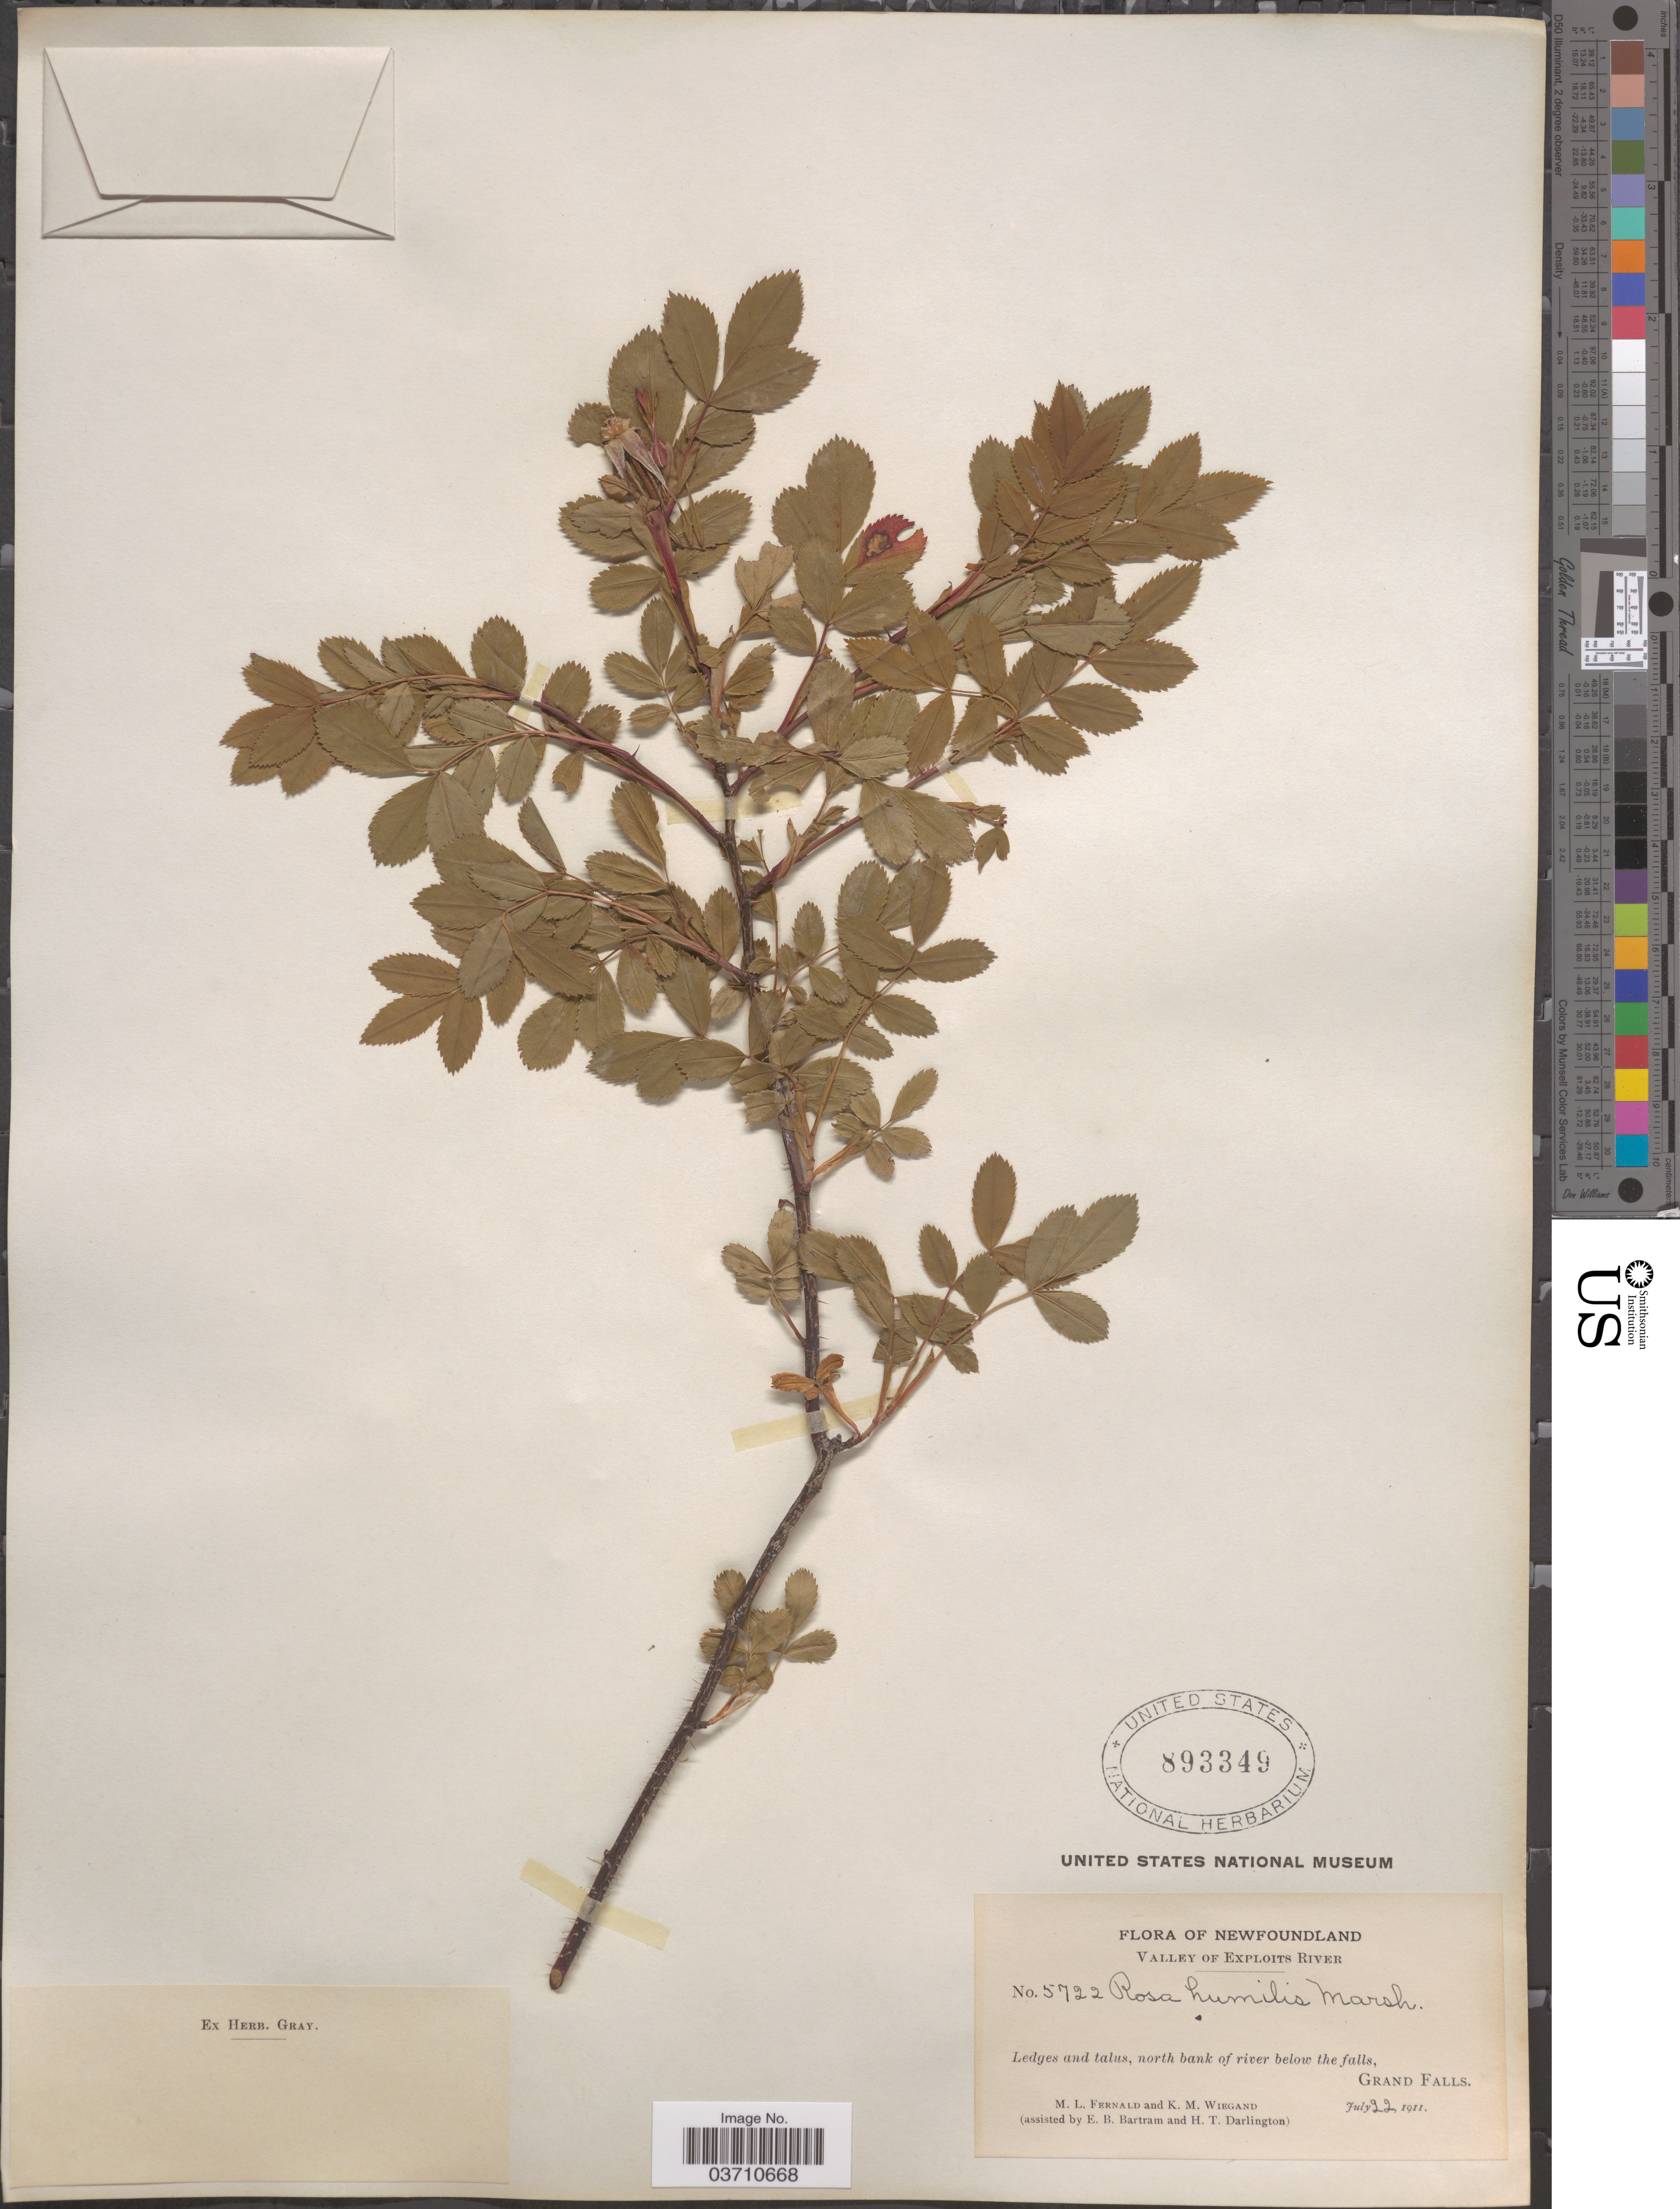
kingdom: Plantae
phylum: Tracheophyta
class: Magnoliopsida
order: Rosales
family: Rosaceae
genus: Rosa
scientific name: Rosa carolina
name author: L.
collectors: M. L. Fernald, K. M. Wiegand, E. B. Bartram & H. Darlington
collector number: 5722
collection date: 1911-07-22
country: Canada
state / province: Newfoundland and Labrador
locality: Valley of Exploits River. Frand Falls.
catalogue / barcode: US 893349